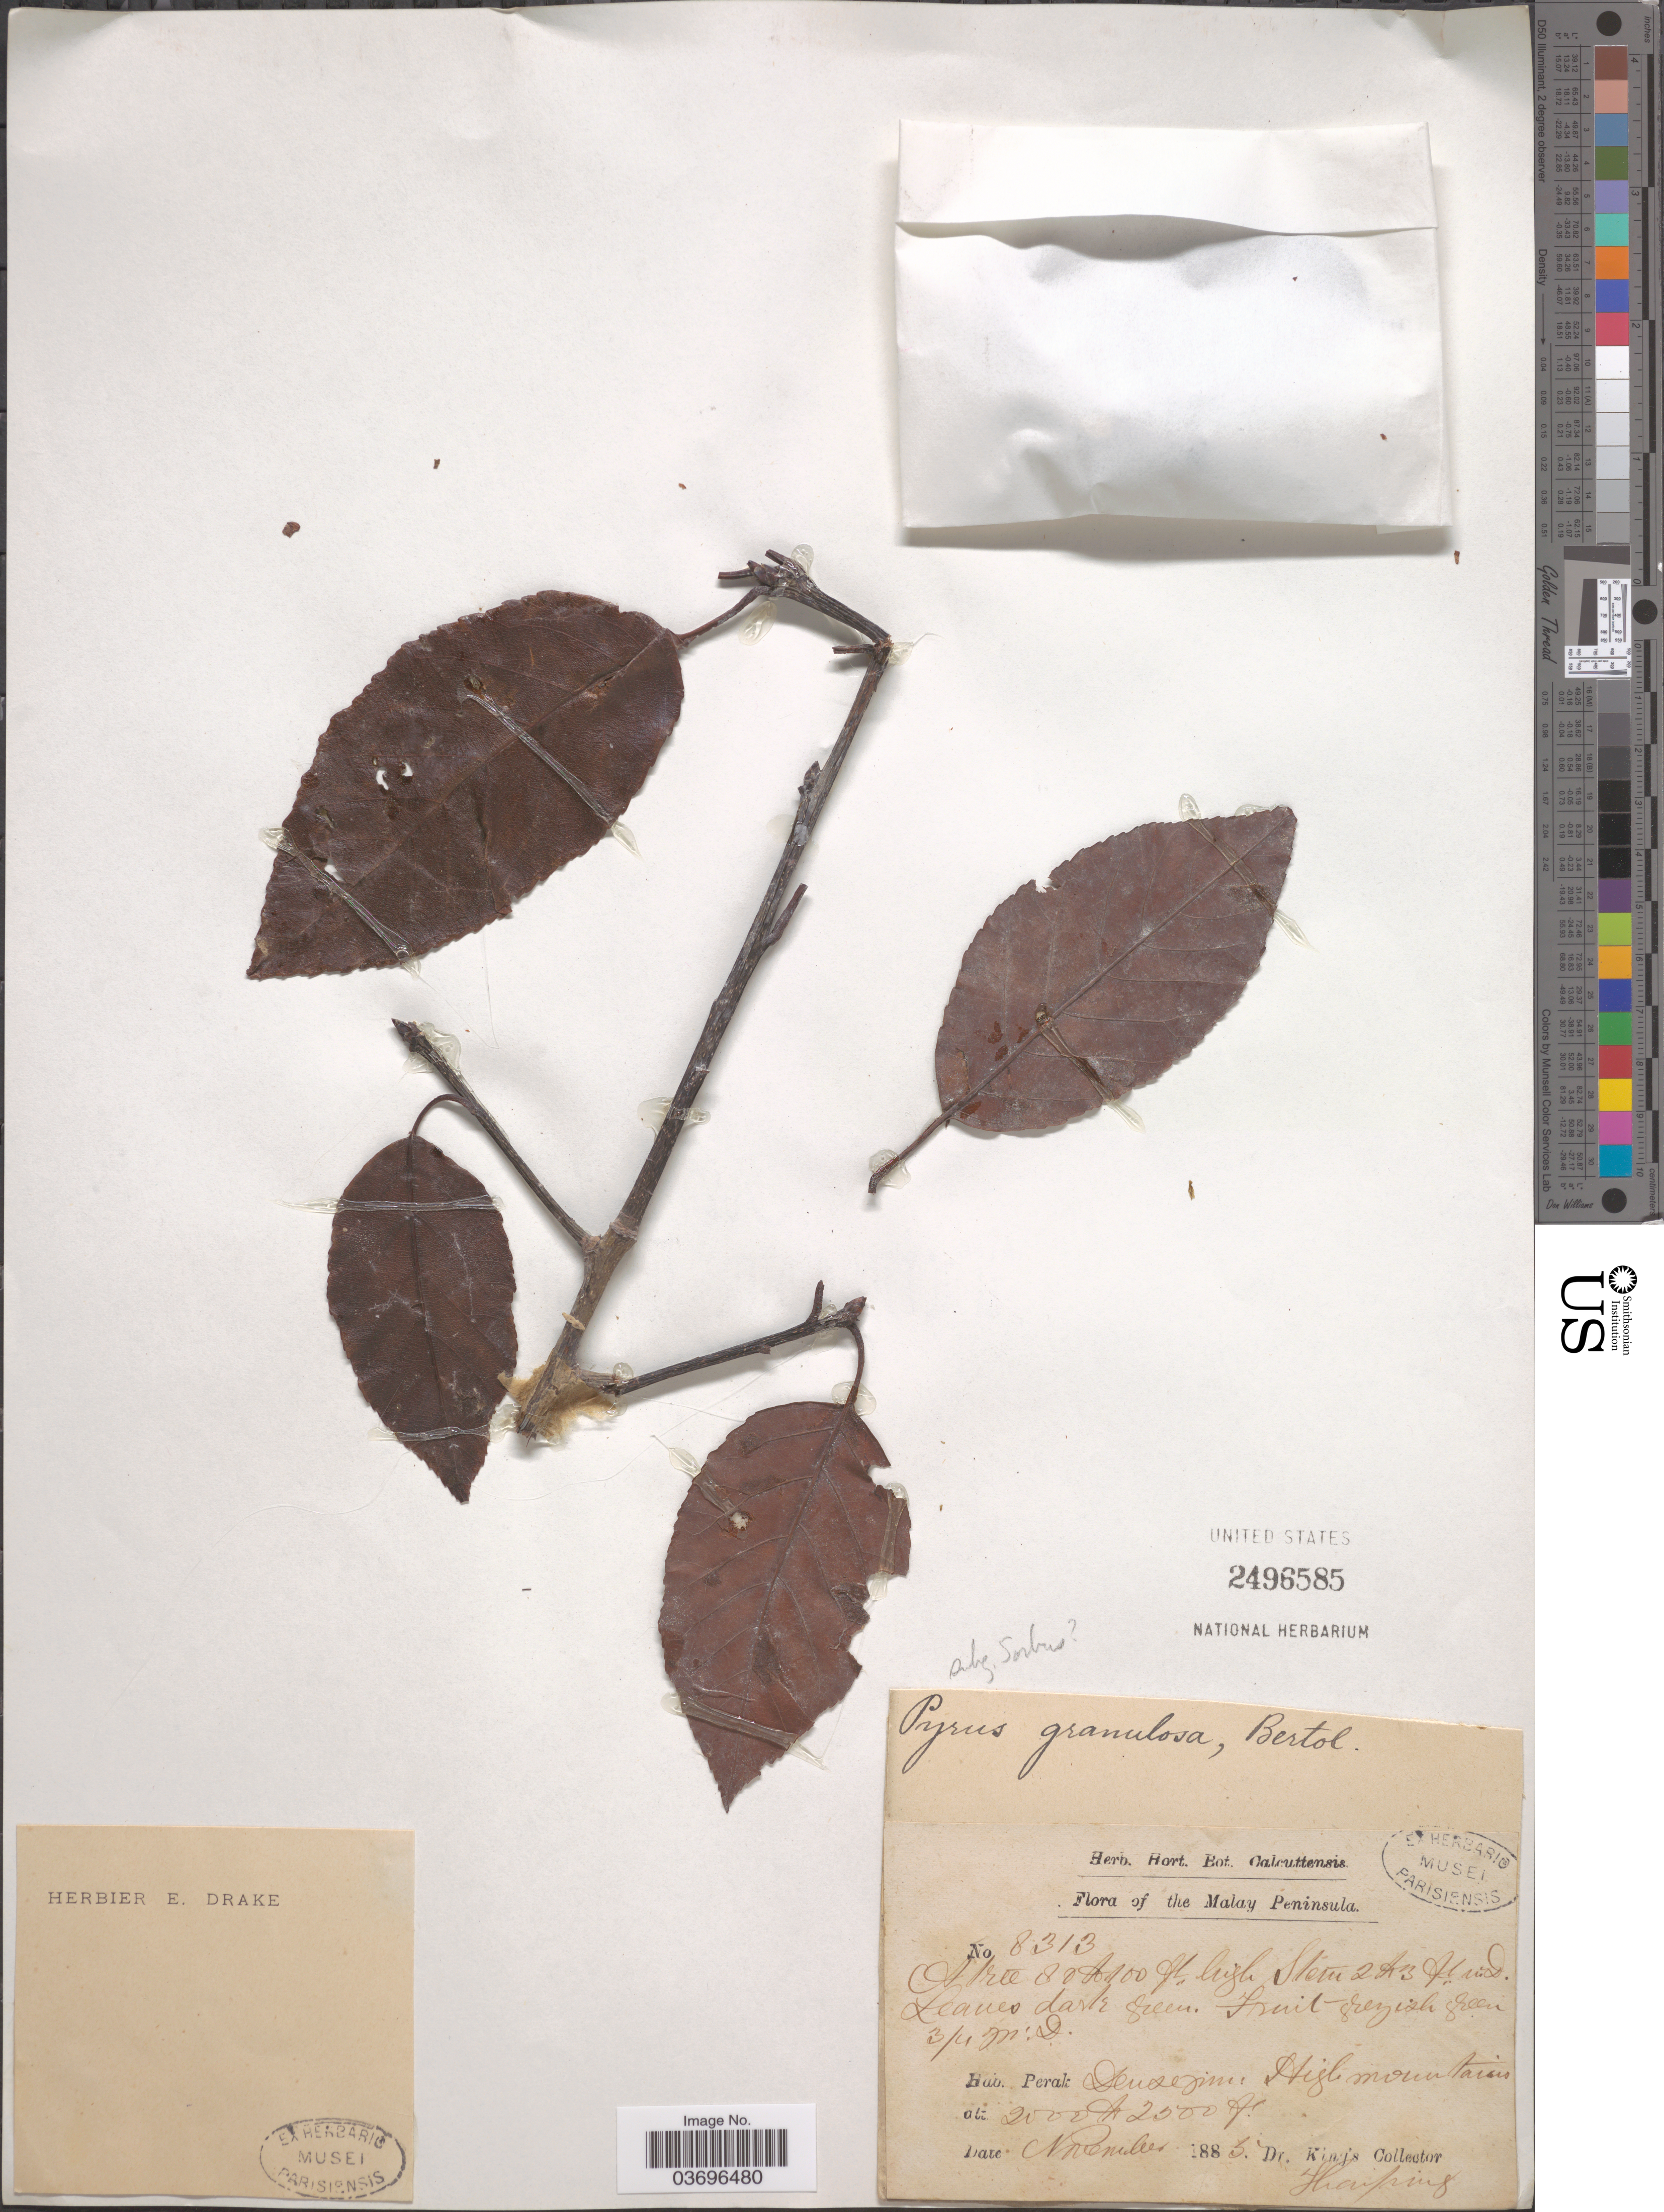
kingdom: Plantae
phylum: Tracheophyta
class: Magnoliopsida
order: Rosales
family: Rosaceae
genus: Pyrus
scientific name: Pyrus granulosa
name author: Cardot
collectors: Dr. King's collector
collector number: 8313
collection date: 1885-11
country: Malaysia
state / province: Perak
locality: The Malay Peninsula. High mountains. Thaiping.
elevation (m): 610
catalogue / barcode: US 2496585